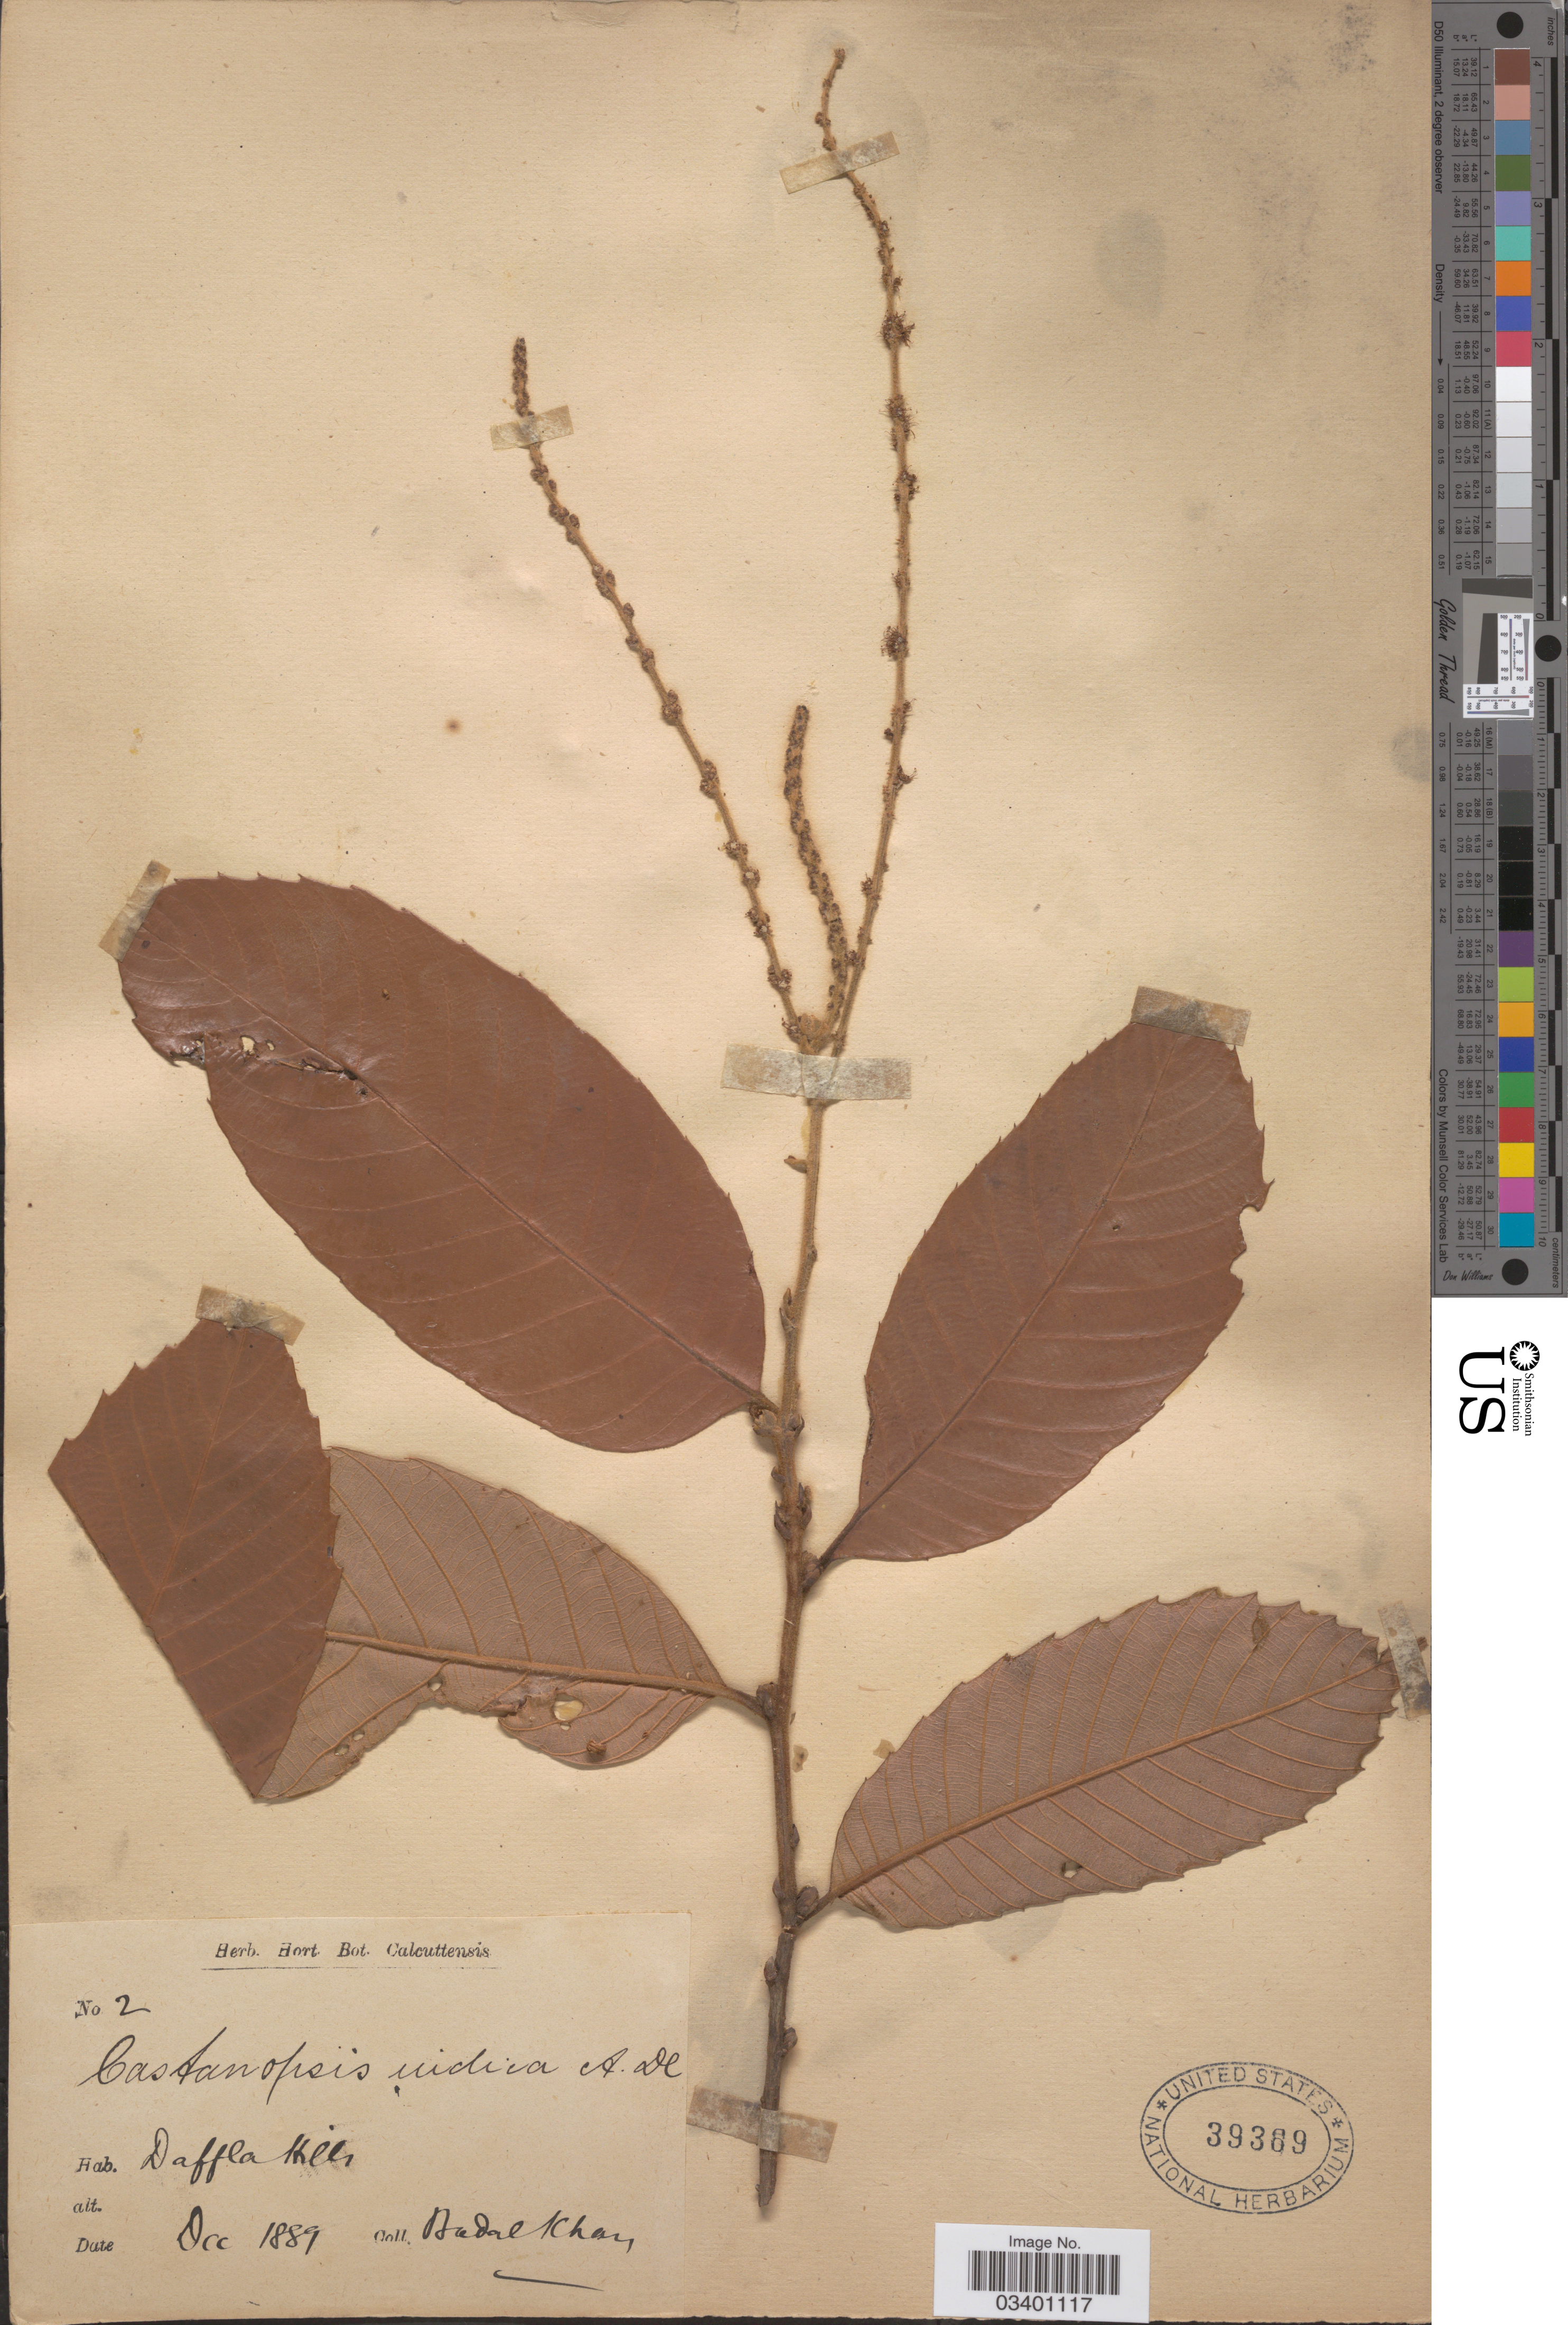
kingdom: Plantae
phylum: Tracheophyta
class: Magnoliopsida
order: Fagales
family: Fagaceae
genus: Castanopsis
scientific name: Castanopsis indica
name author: (Roxb.) A. DC.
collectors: B. Khan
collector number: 2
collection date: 1889-12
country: India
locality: Daffla Hills.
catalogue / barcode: US 39369